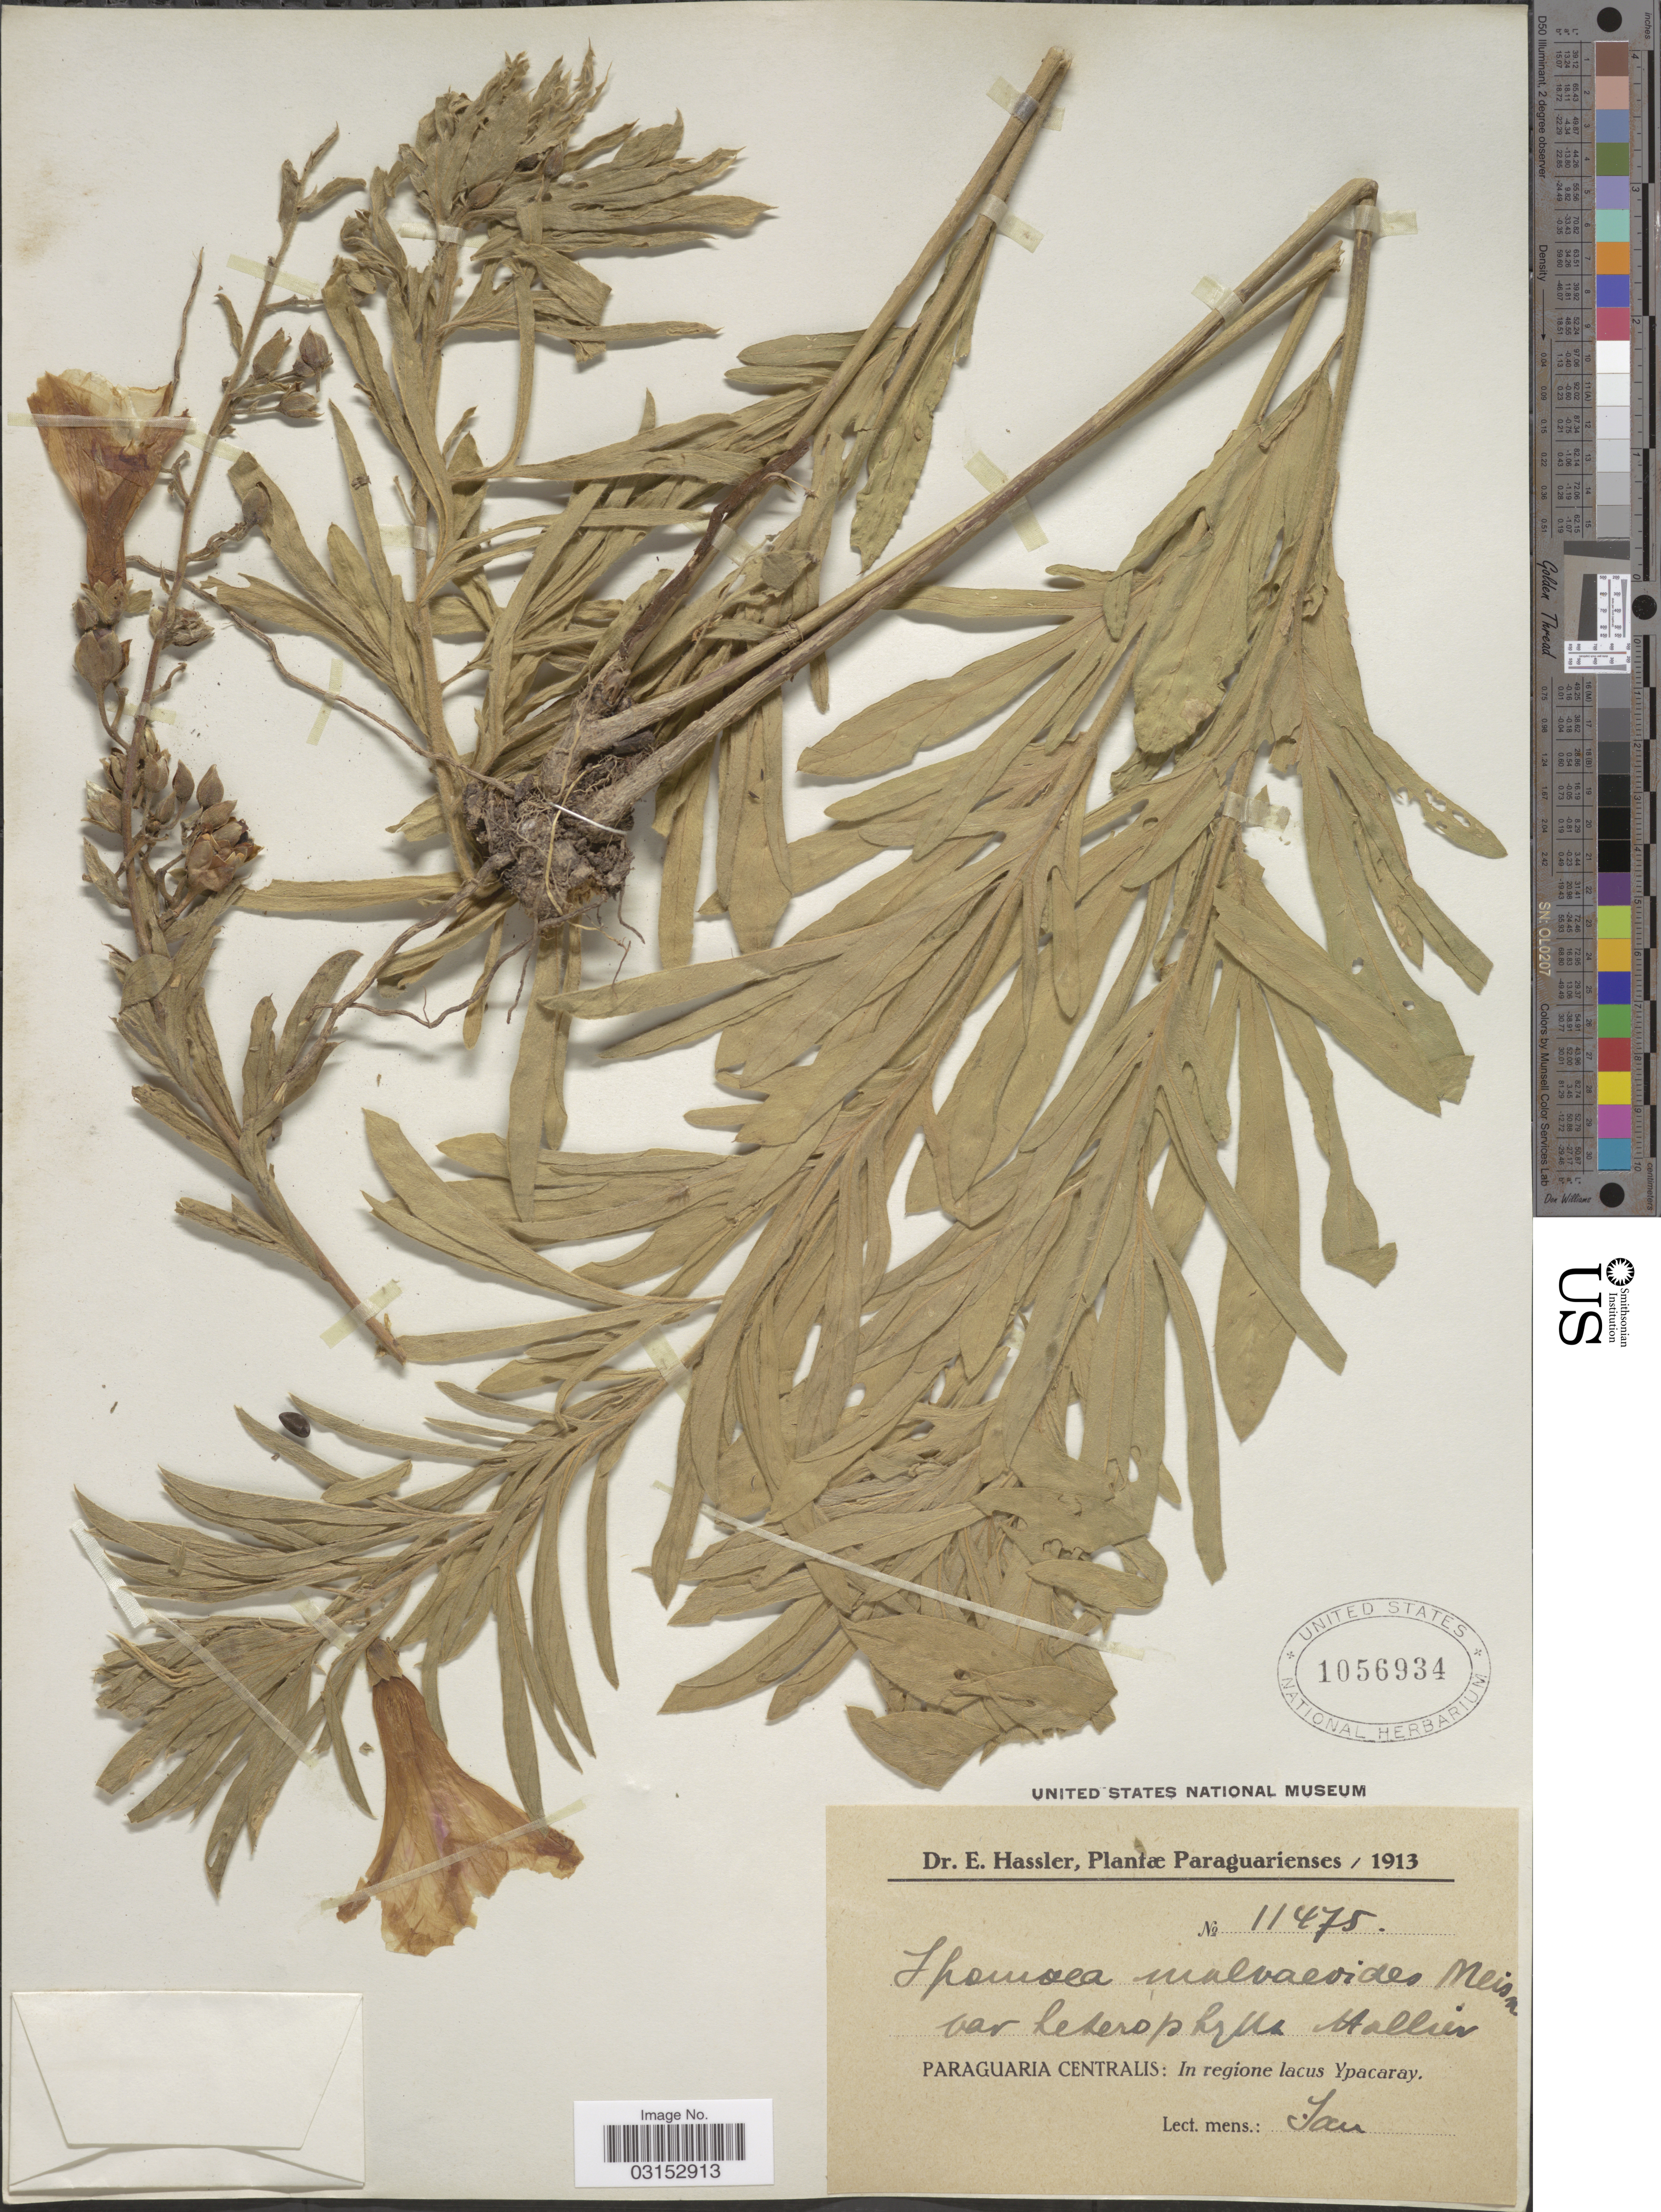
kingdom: Plantae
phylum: Tracheophyta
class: Magnoliopsida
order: Solanales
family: Convolvulaceae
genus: Ipomoea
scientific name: Ipomoea malvaeoides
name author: Meisn.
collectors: E. Hassler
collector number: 11475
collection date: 1913-01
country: Paraguay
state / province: Paraguari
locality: Paraguarienses. Paraguaria Centralis: In regione lacus Ypacaray.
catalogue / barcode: US 1056934